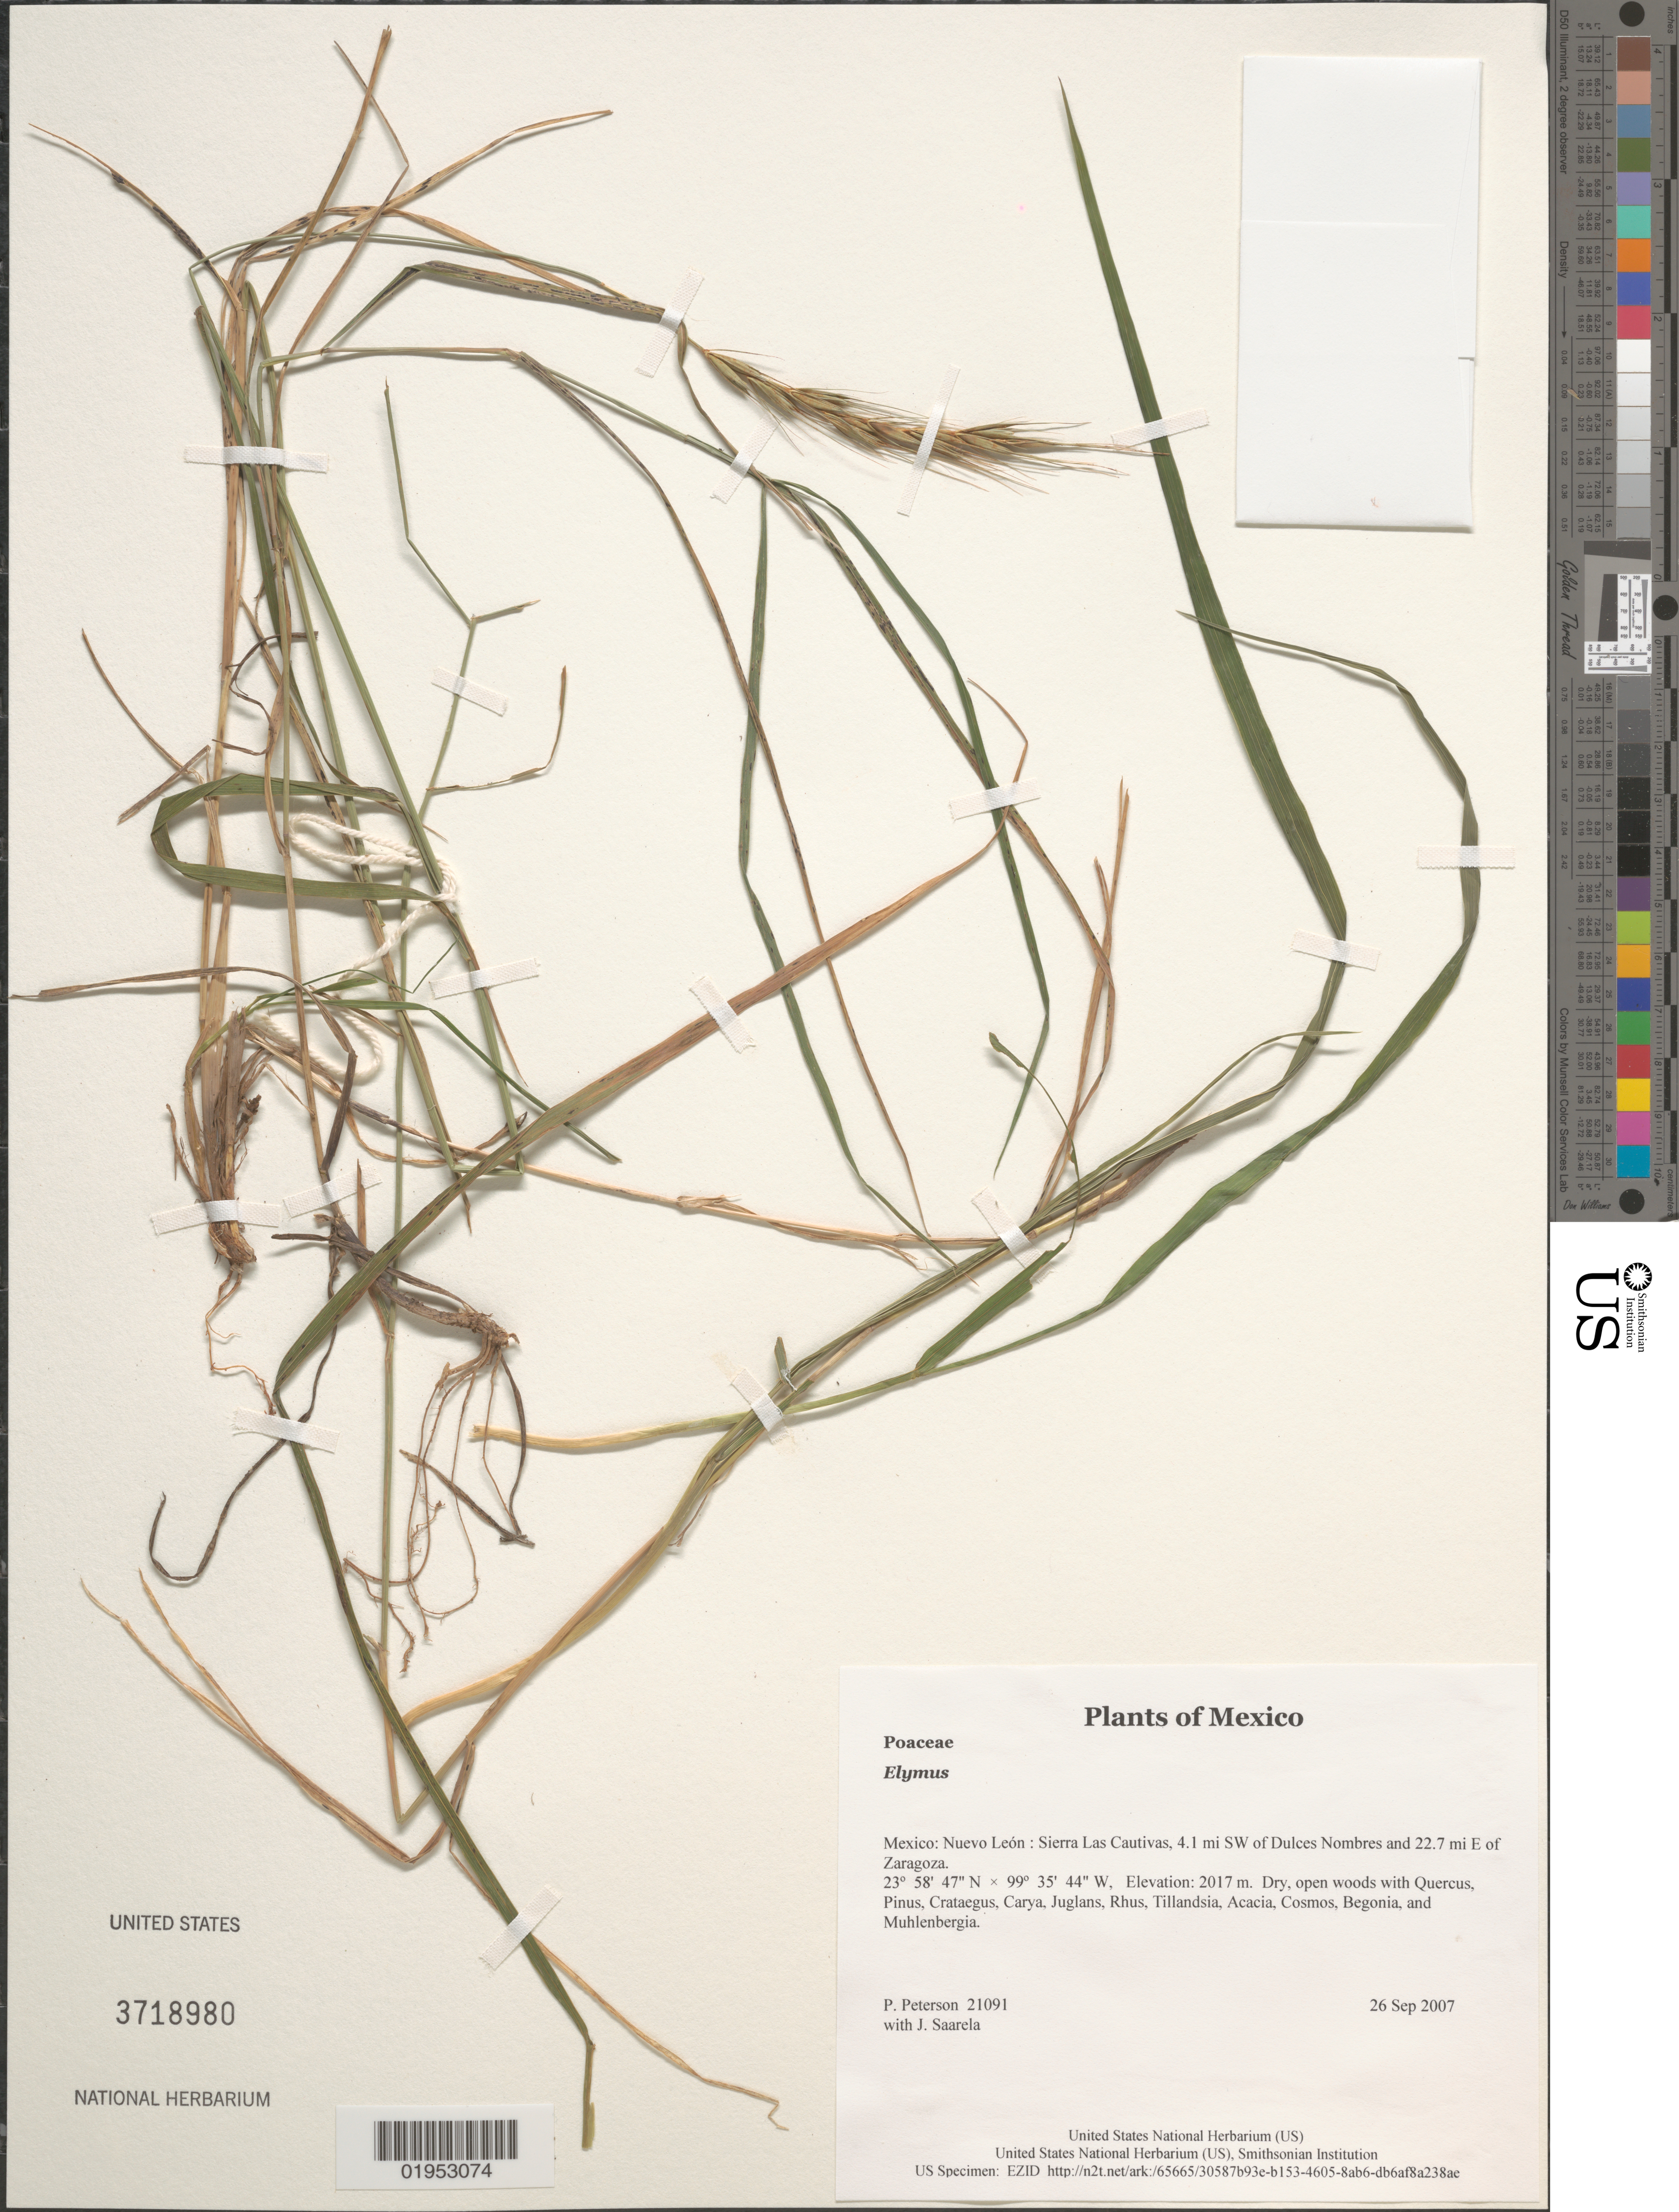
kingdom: Plantae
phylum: Tracheophyta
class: Liliopsida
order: Poales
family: Poaceae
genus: Elymus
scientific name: Elymus sp.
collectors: P. M. Peterson & J. Saarela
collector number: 21091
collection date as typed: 26 Sep 2007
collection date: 2007-09-26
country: Mexico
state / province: Nuevo León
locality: Sierra Las Cautivas, 4.1 mi SW of Dulces Nombres and 22.7 mi E of Zaragoza.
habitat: Dry, open woods with Quercus, Pinus, Crataegus, Carya, Juglans, Rhus, Tillandsia, Acacia, Cosmos, Begonia, and Muhlenbergia.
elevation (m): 2017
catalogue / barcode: US 3718980